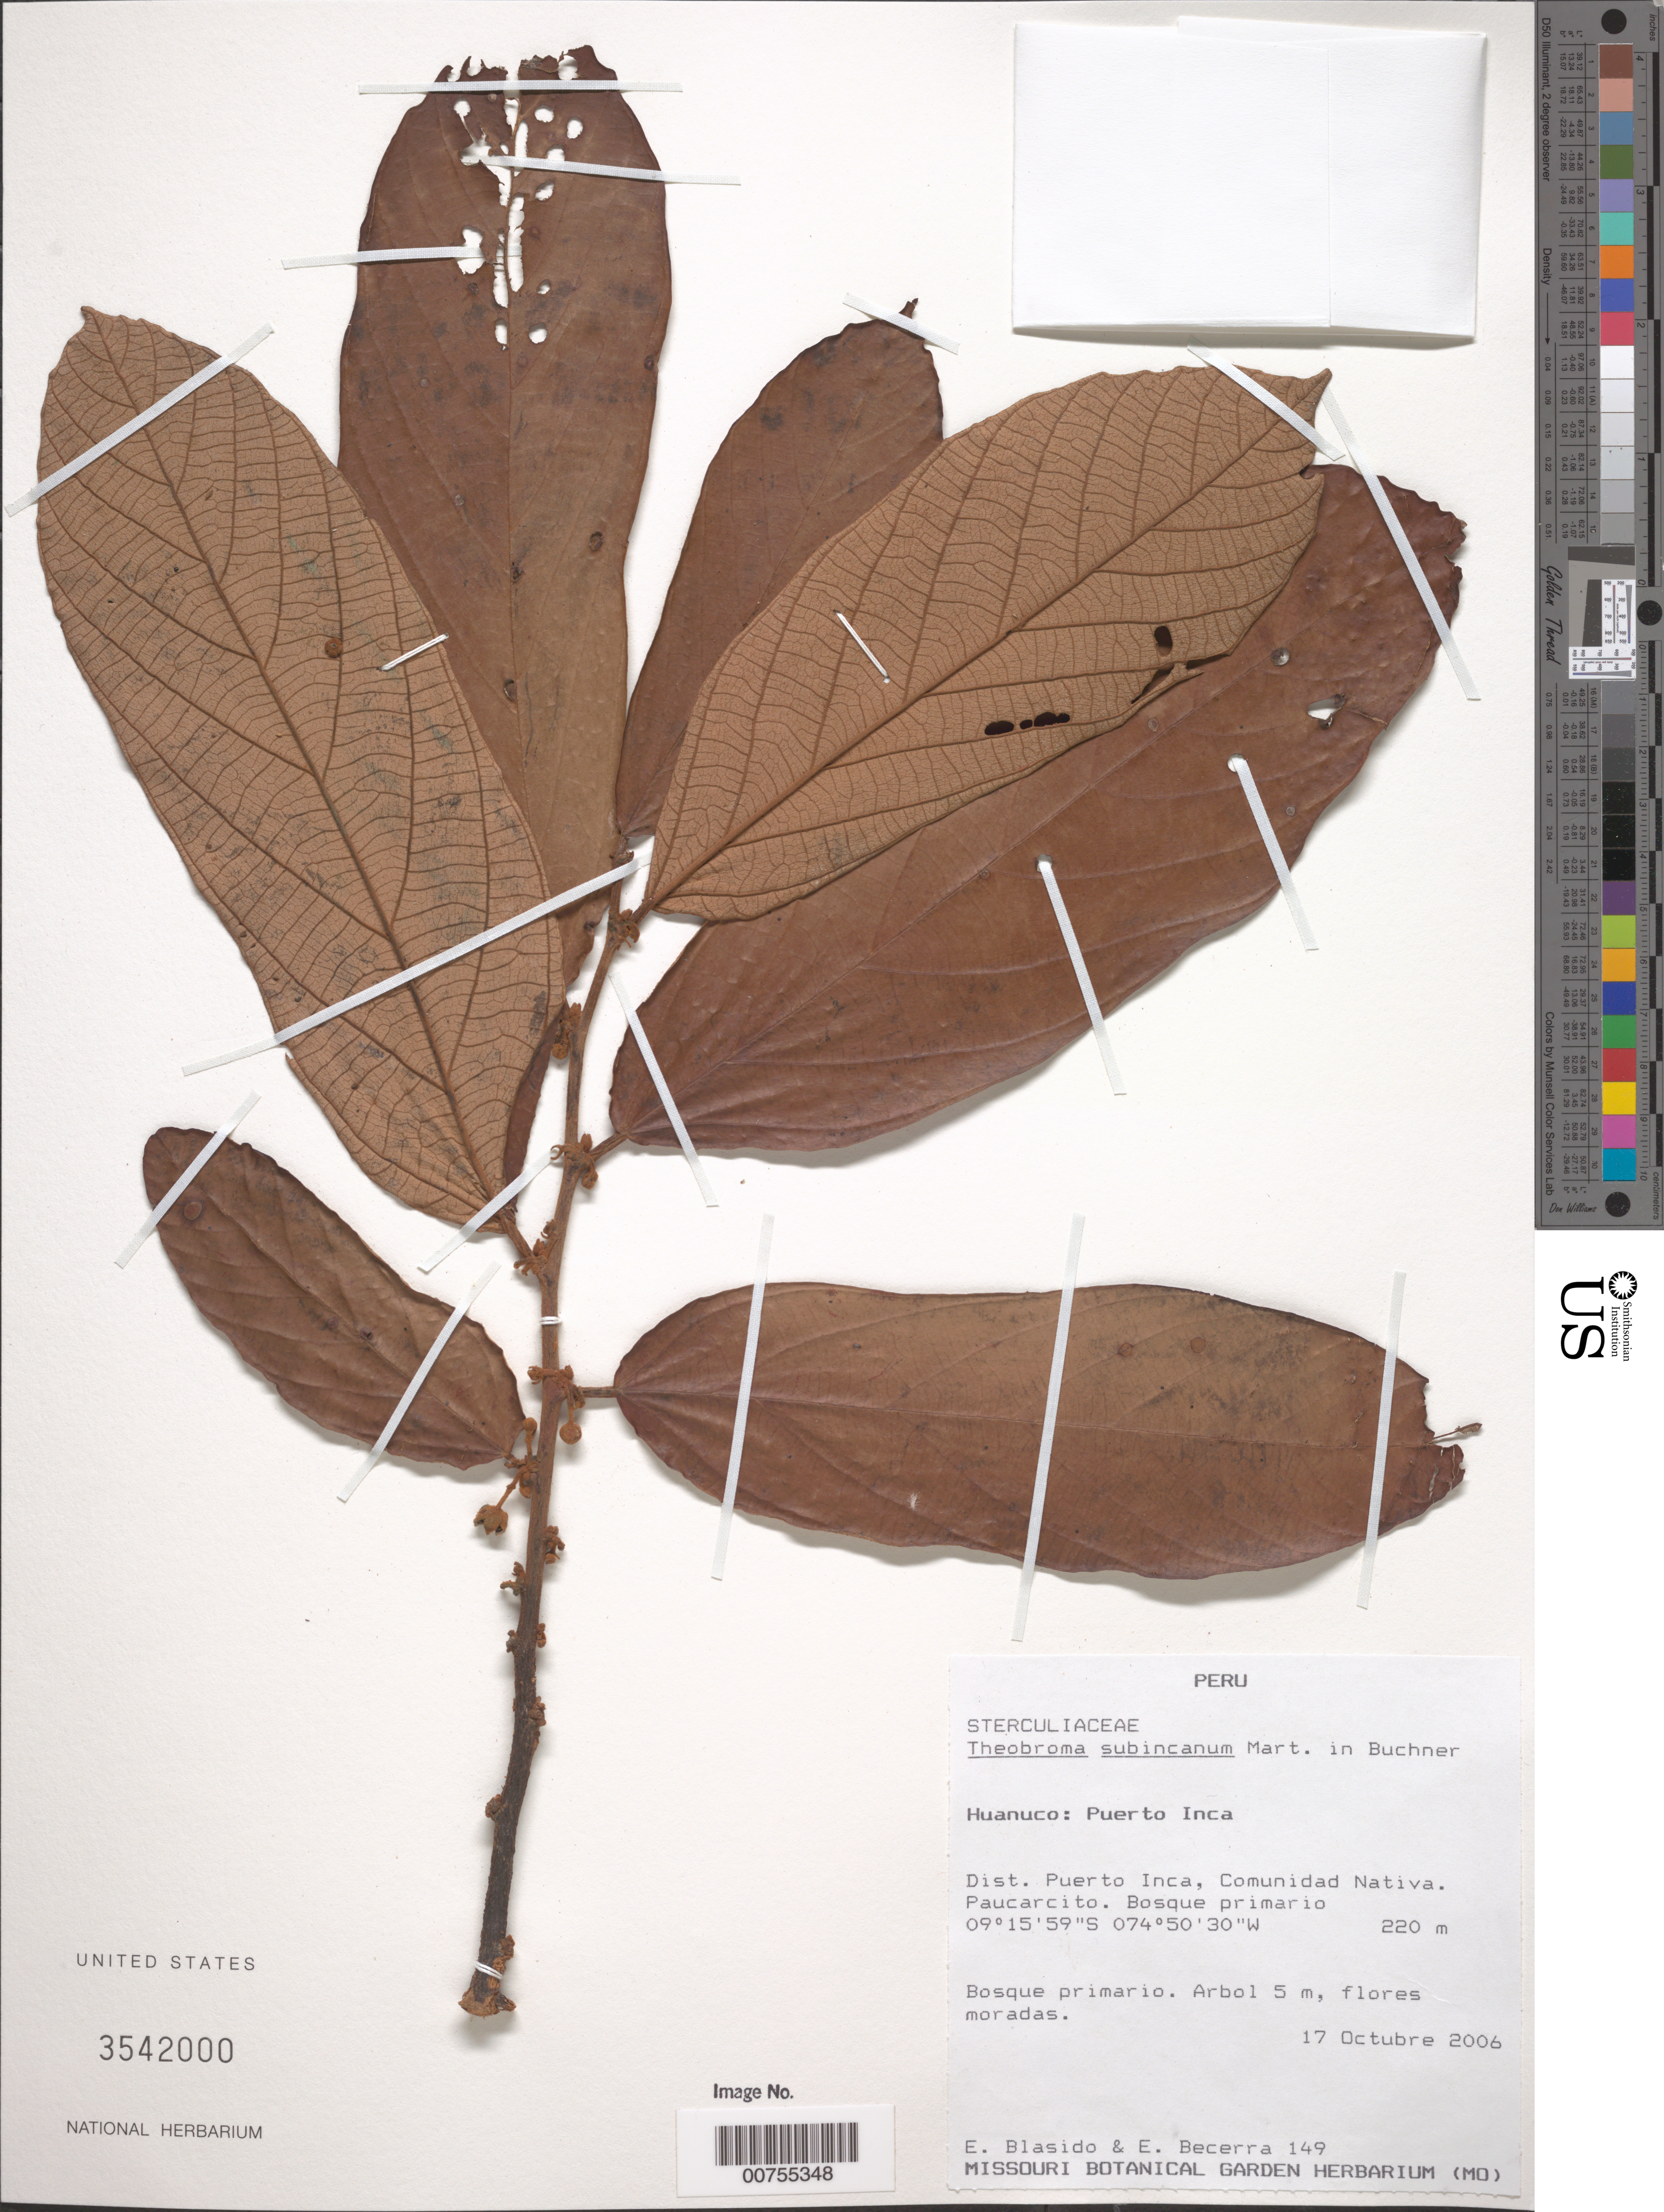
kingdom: Plantae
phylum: Tracheophyta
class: Magnoliopsida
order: Malvales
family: Malvaceae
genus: Theobroma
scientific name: Theobroma subincanum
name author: Mart.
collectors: E. Blasido & E. Becerra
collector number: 149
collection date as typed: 17 Oct 2006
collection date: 2006-10-17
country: Peru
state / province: Huánuco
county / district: Puerto Inca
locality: Dist. Puerto Inca, Comunidad Nativa. Paucarcito.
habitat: Bosque primario.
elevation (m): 220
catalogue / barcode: US 3542000